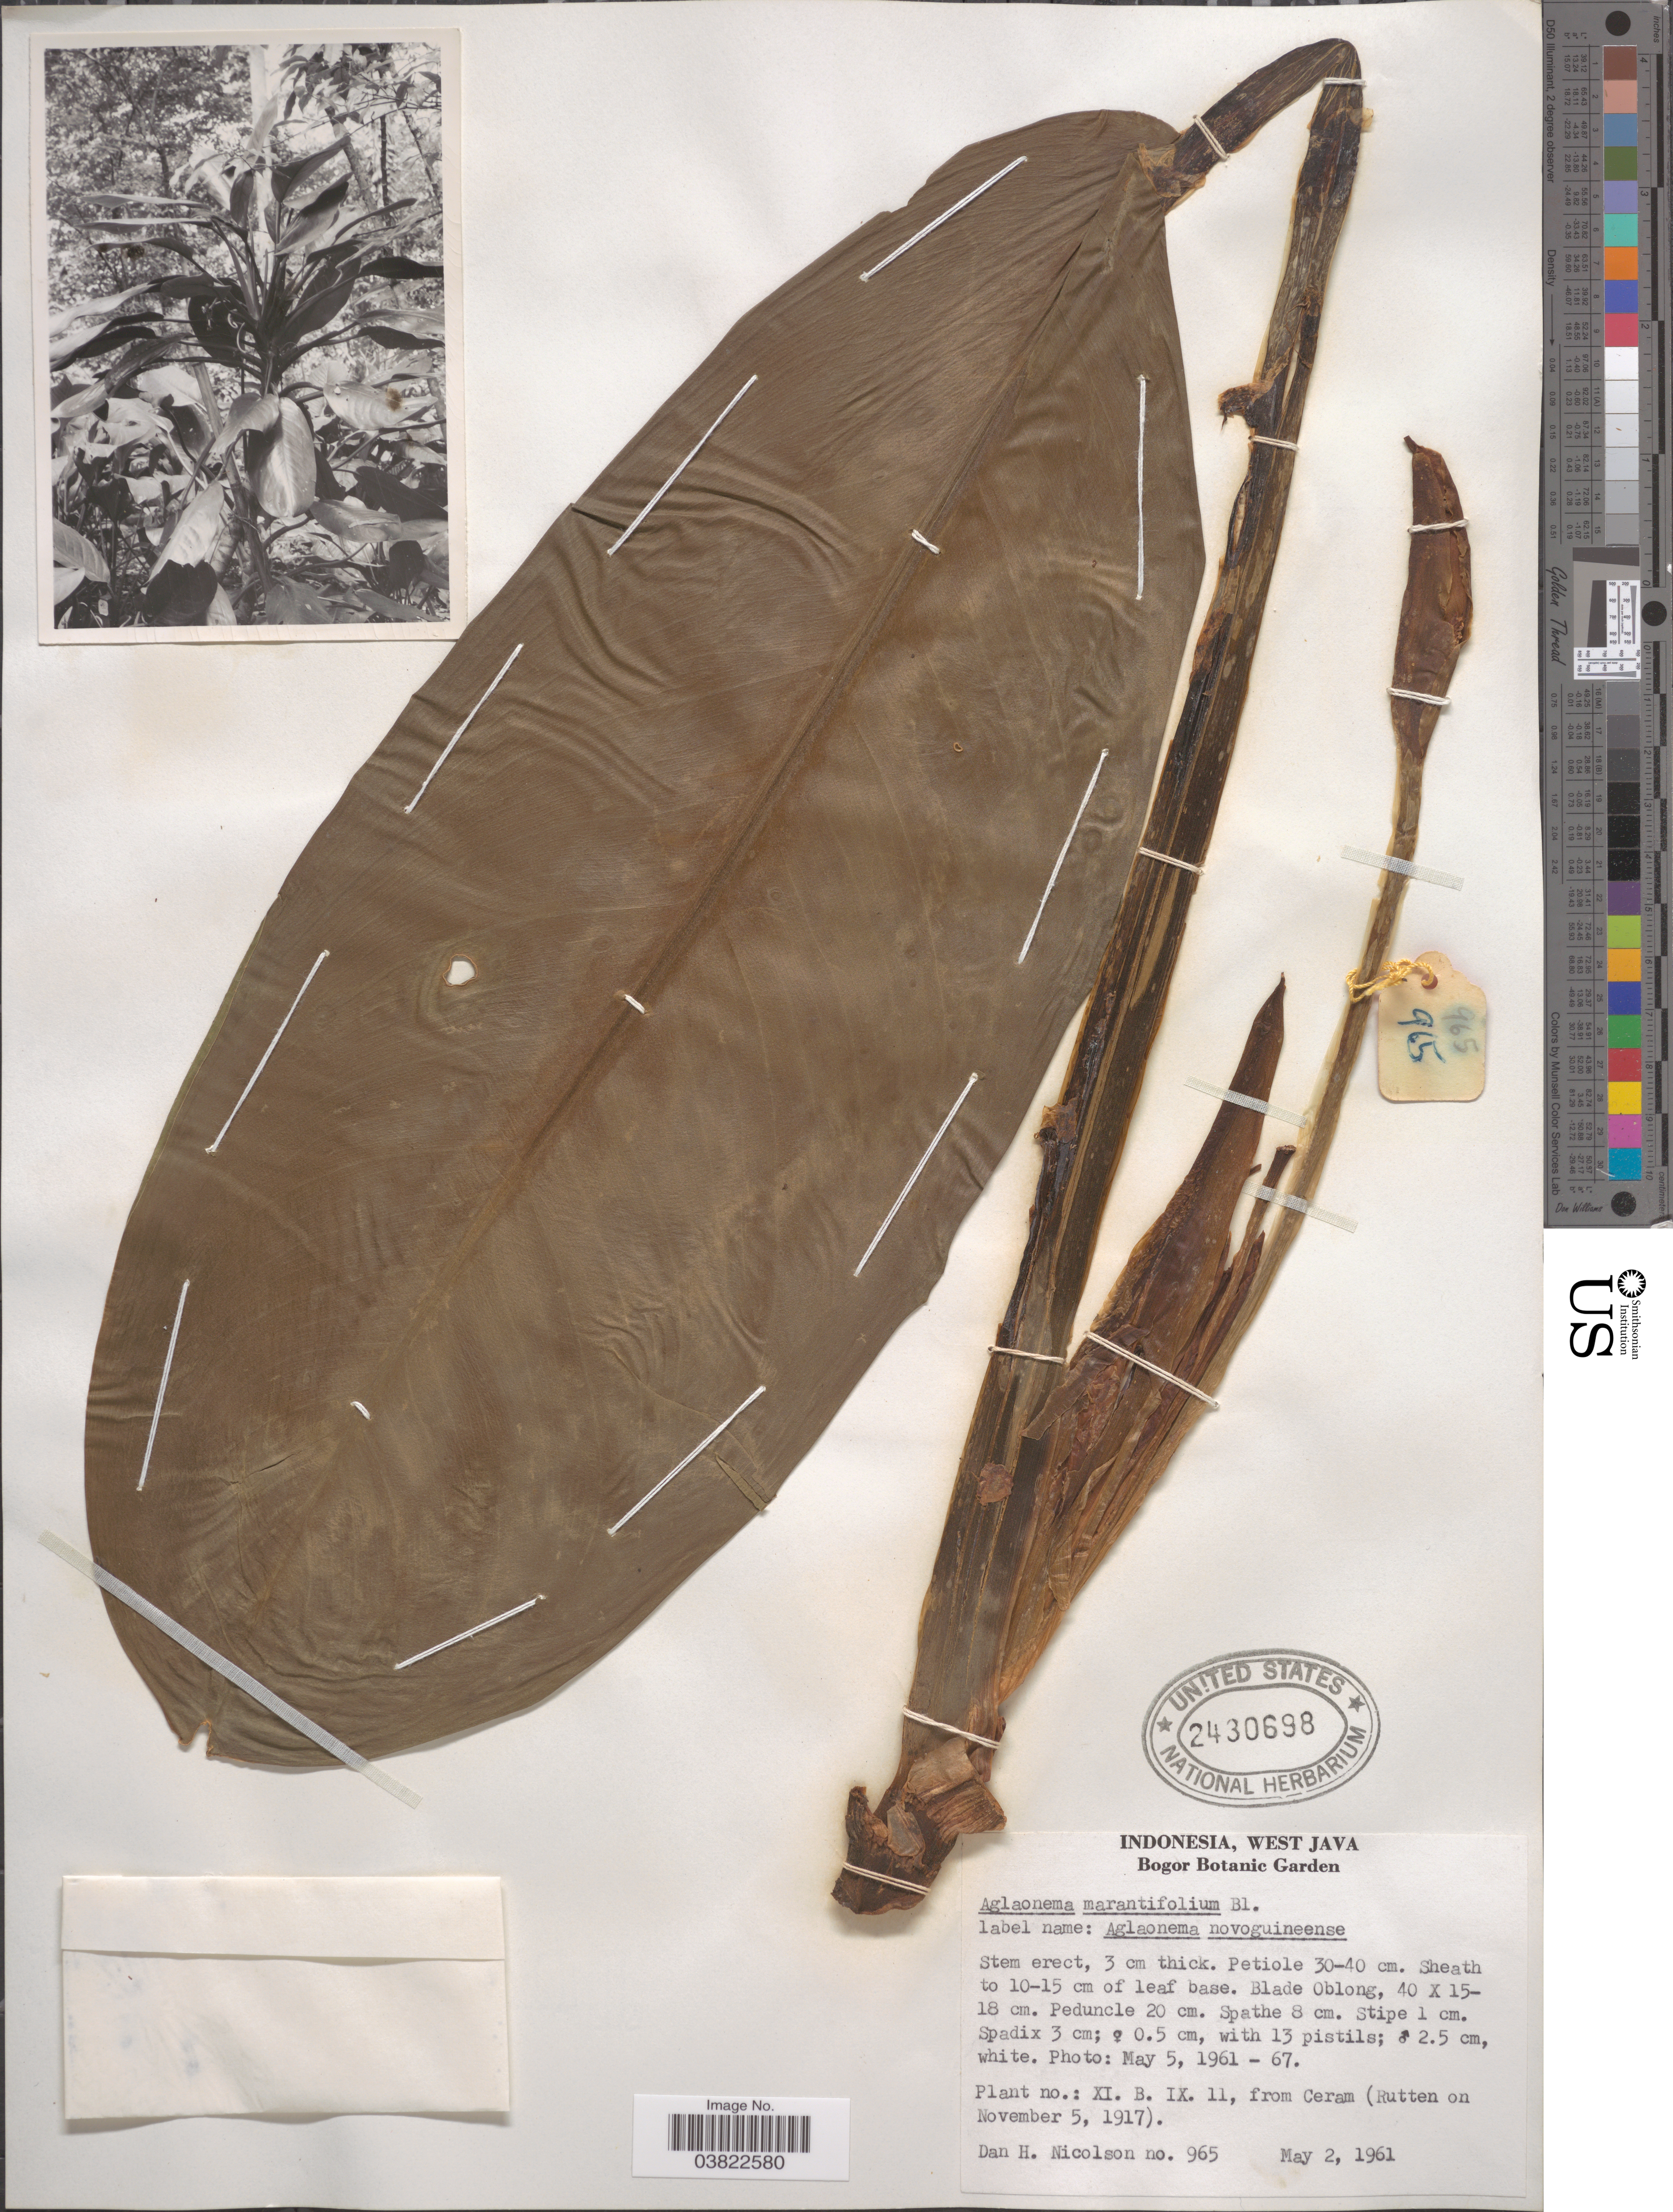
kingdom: Plantae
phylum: Tracheophyta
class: Liliopsida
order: Alismatales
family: Araceae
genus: Aglaonema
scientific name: Aglaonema marantifolium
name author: Blume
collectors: D. H. Nicolson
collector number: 965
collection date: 1961-05-02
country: Indonesia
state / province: Java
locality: West Java. Bogor Botanic Garden.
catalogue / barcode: US 2430698